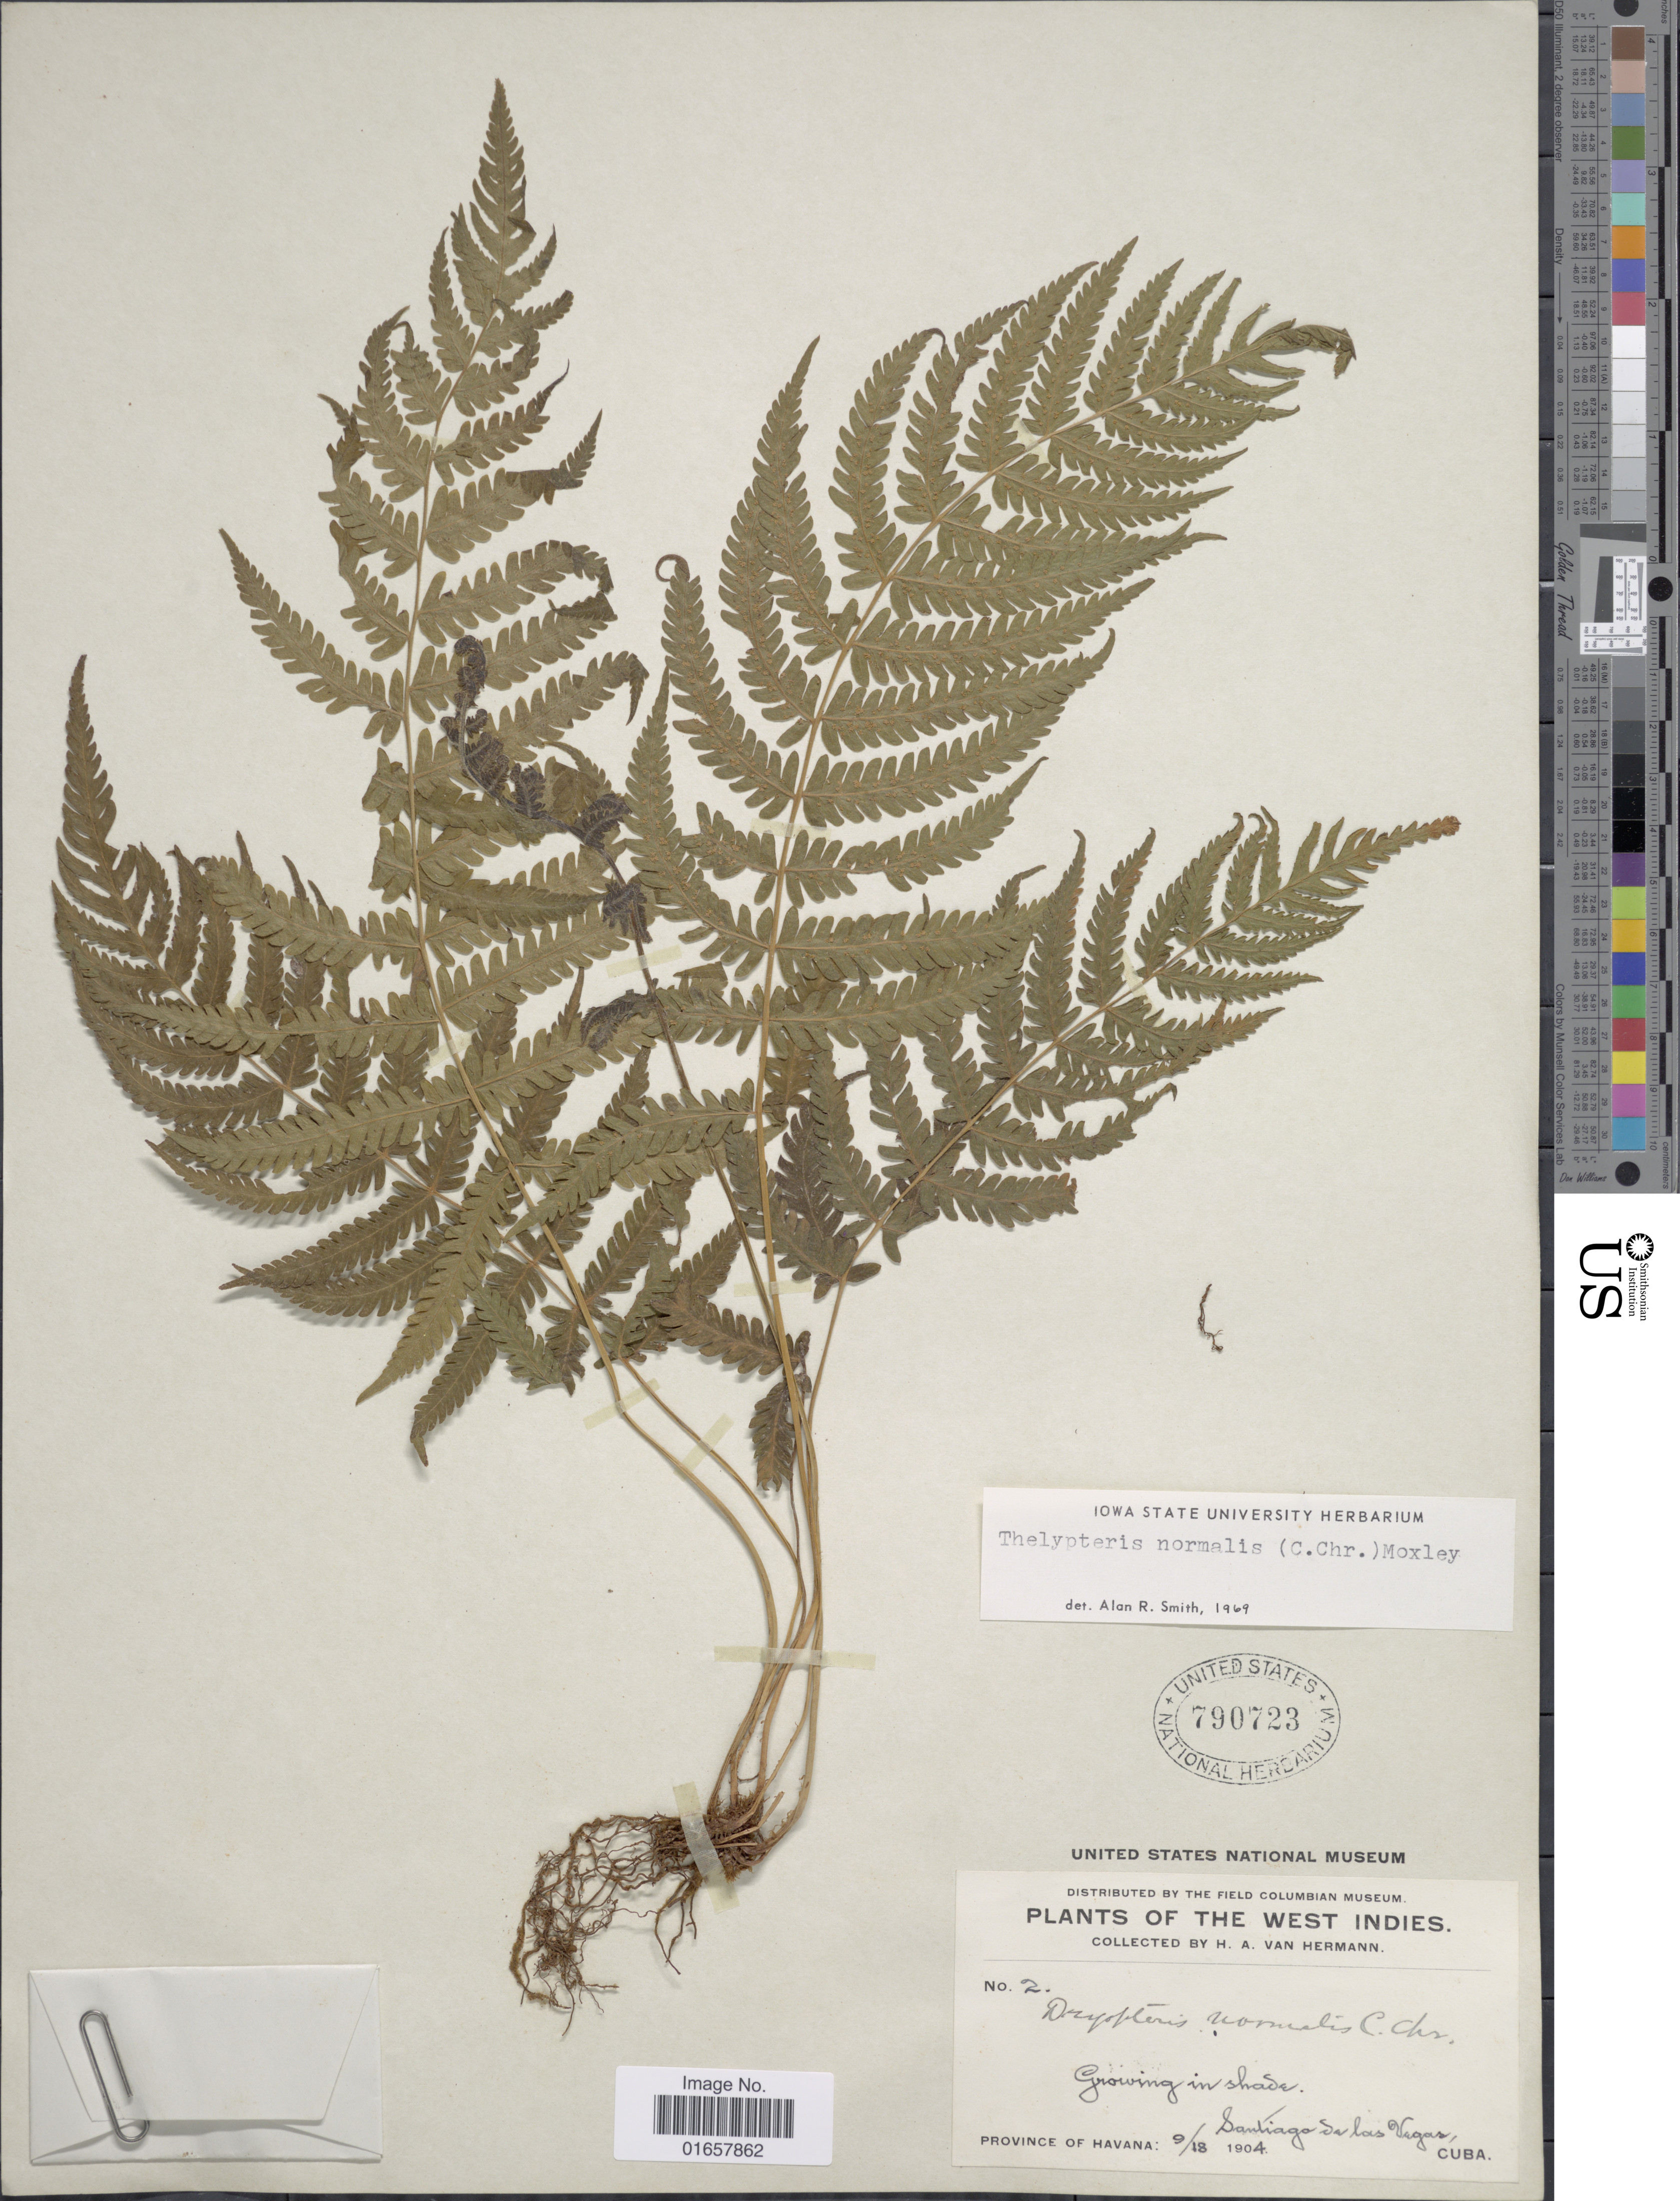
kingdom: Plantae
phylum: Tracheophyta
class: Polypodiopsida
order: Polypodiales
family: Thelypteridaceae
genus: Christella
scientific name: Christella kunthii comb. ined.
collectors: H. A. Van Hermann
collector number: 2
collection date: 1904-09-18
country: Cuba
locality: The West Indies, Santiago de Las Vegas, Province of Havana.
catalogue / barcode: US 790723